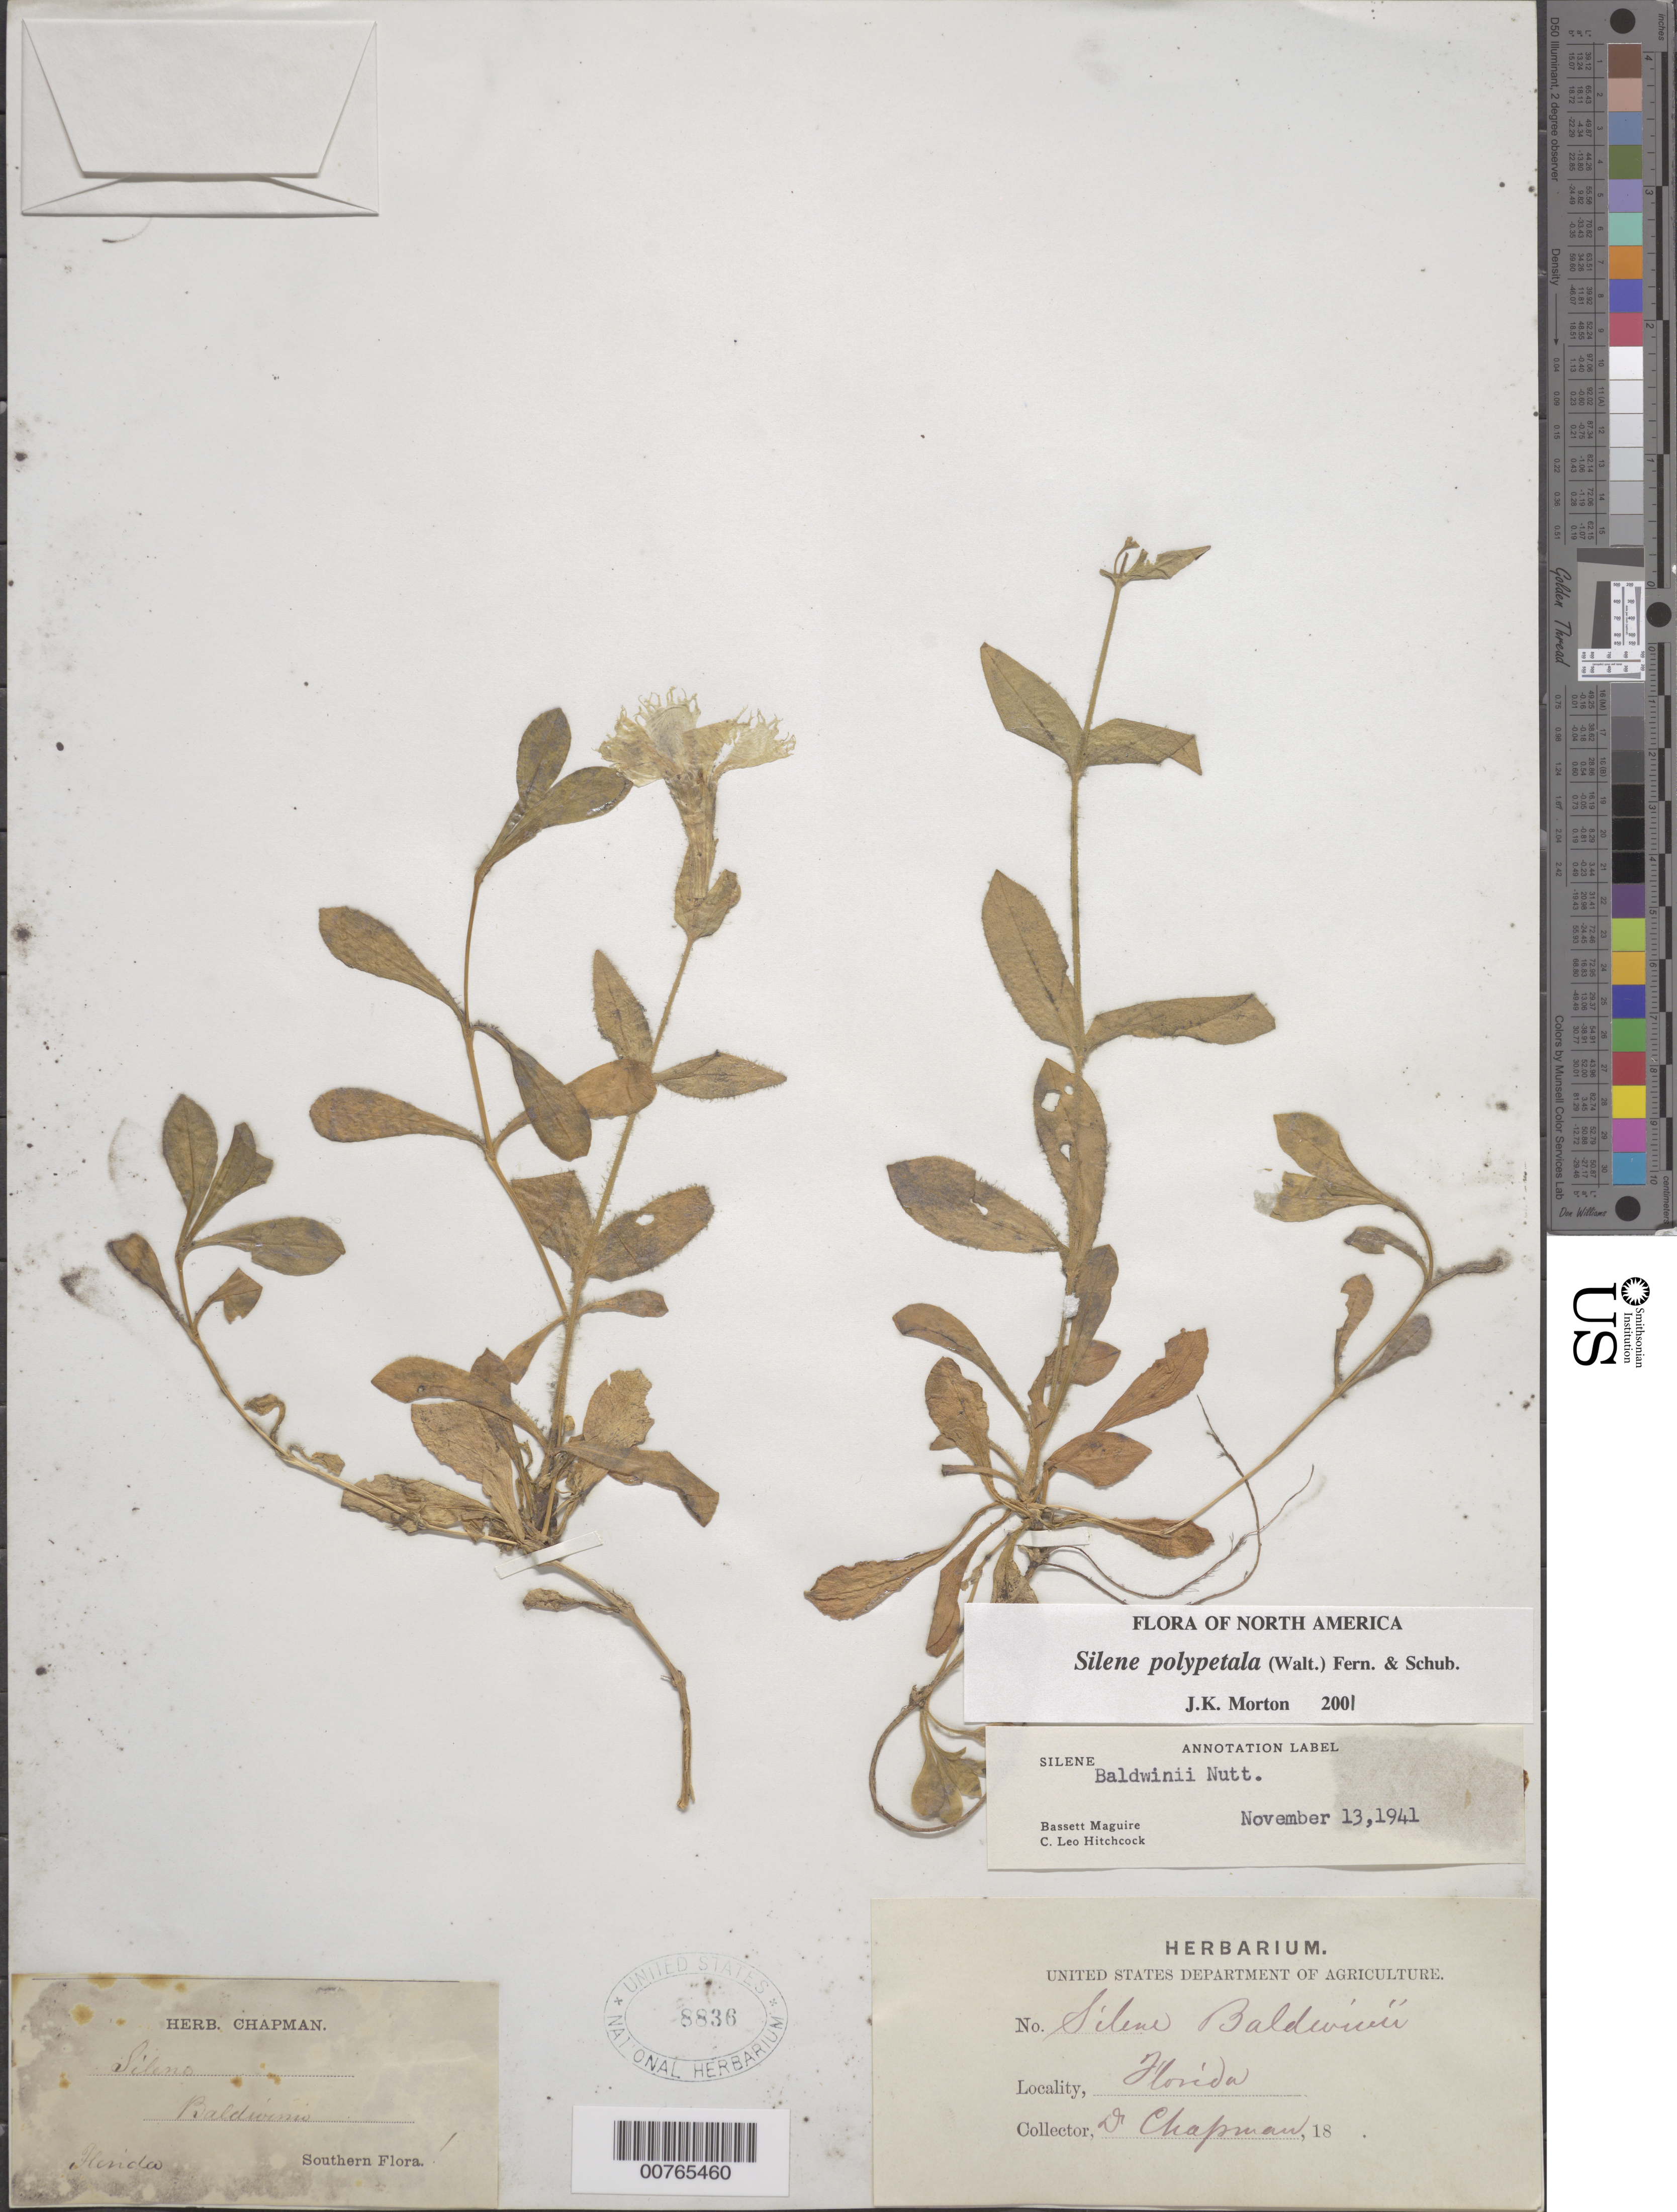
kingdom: Plantae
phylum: Tracheophyta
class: Magnoliopsida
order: Caryophyllales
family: Caryophyllaceae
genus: Silene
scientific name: Silene polypetala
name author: (Walter) Fernald &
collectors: A. W. Chapman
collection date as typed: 18--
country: United States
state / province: Florida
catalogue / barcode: US 8836